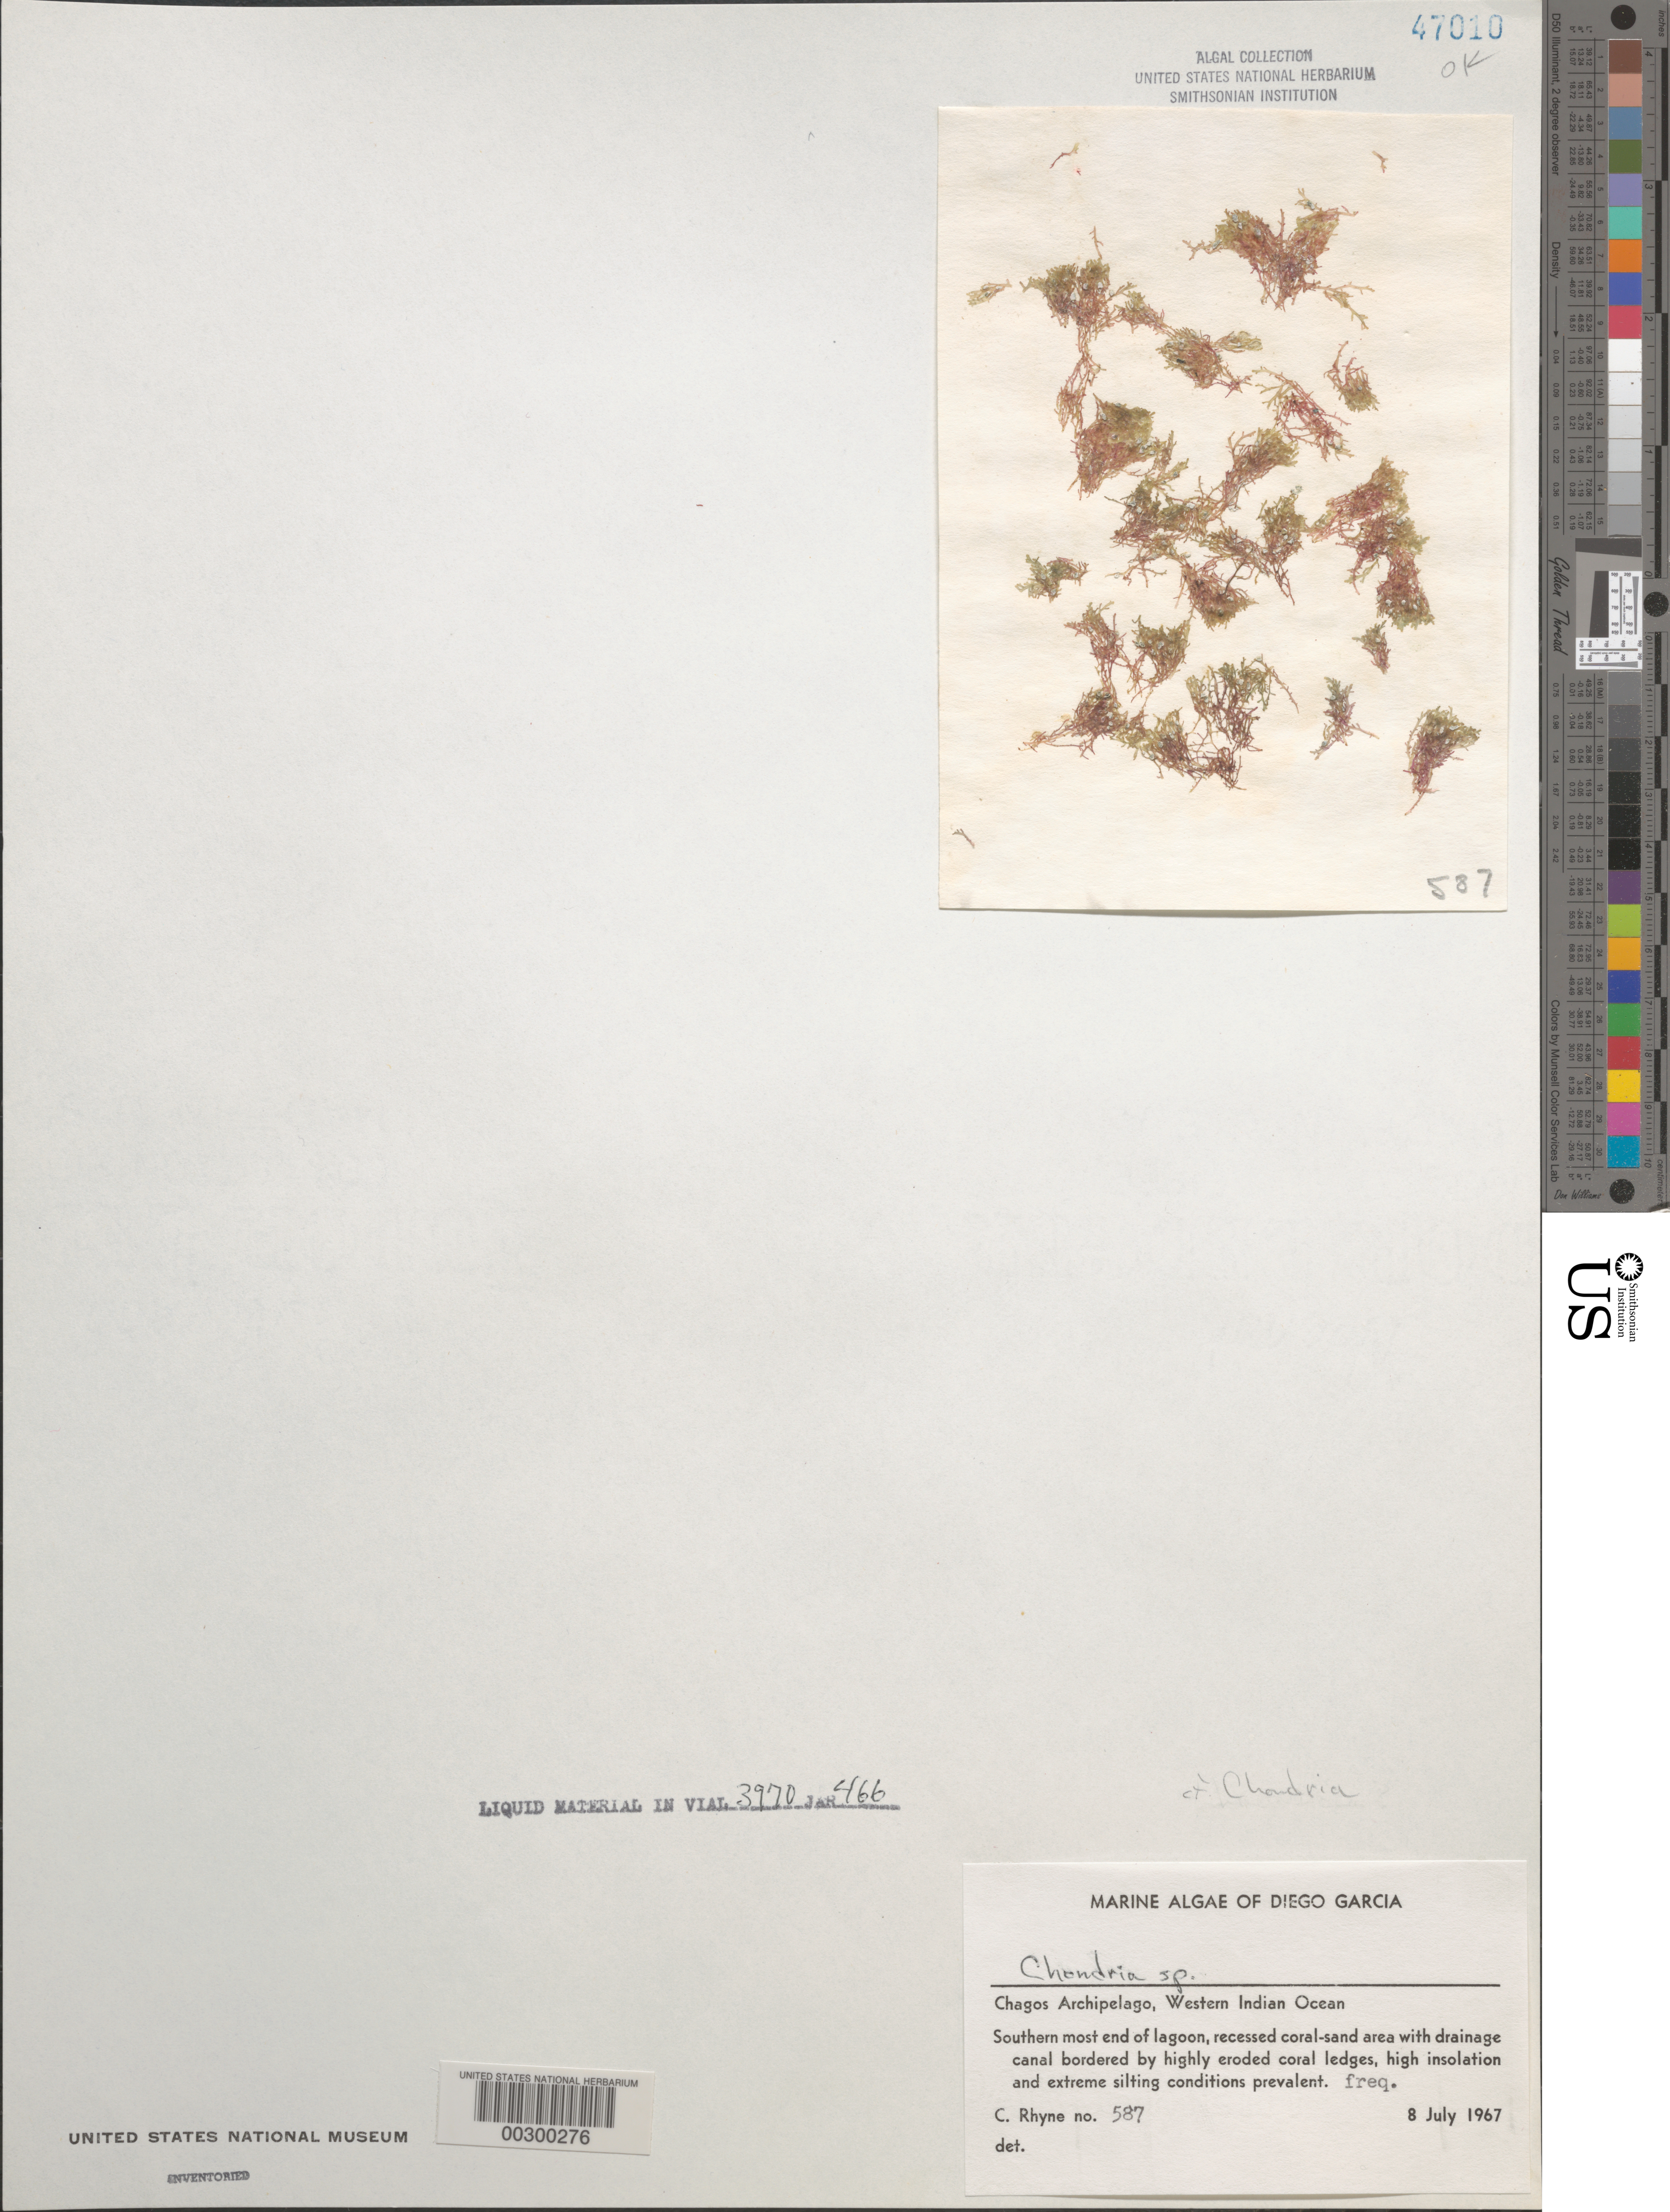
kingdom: Plantae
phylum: Rhodophyta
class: Florideophyceae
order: Ceramiales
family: Rhodomelaceae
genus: Chondria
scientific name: Chondria sp.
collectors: C. Rhyne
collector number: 587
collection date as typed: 08 Jul 1967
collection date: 1967-07-08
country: British Indian Ocean Territory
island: Diego Garcia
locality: South end of lagoon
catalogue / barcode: US 47010